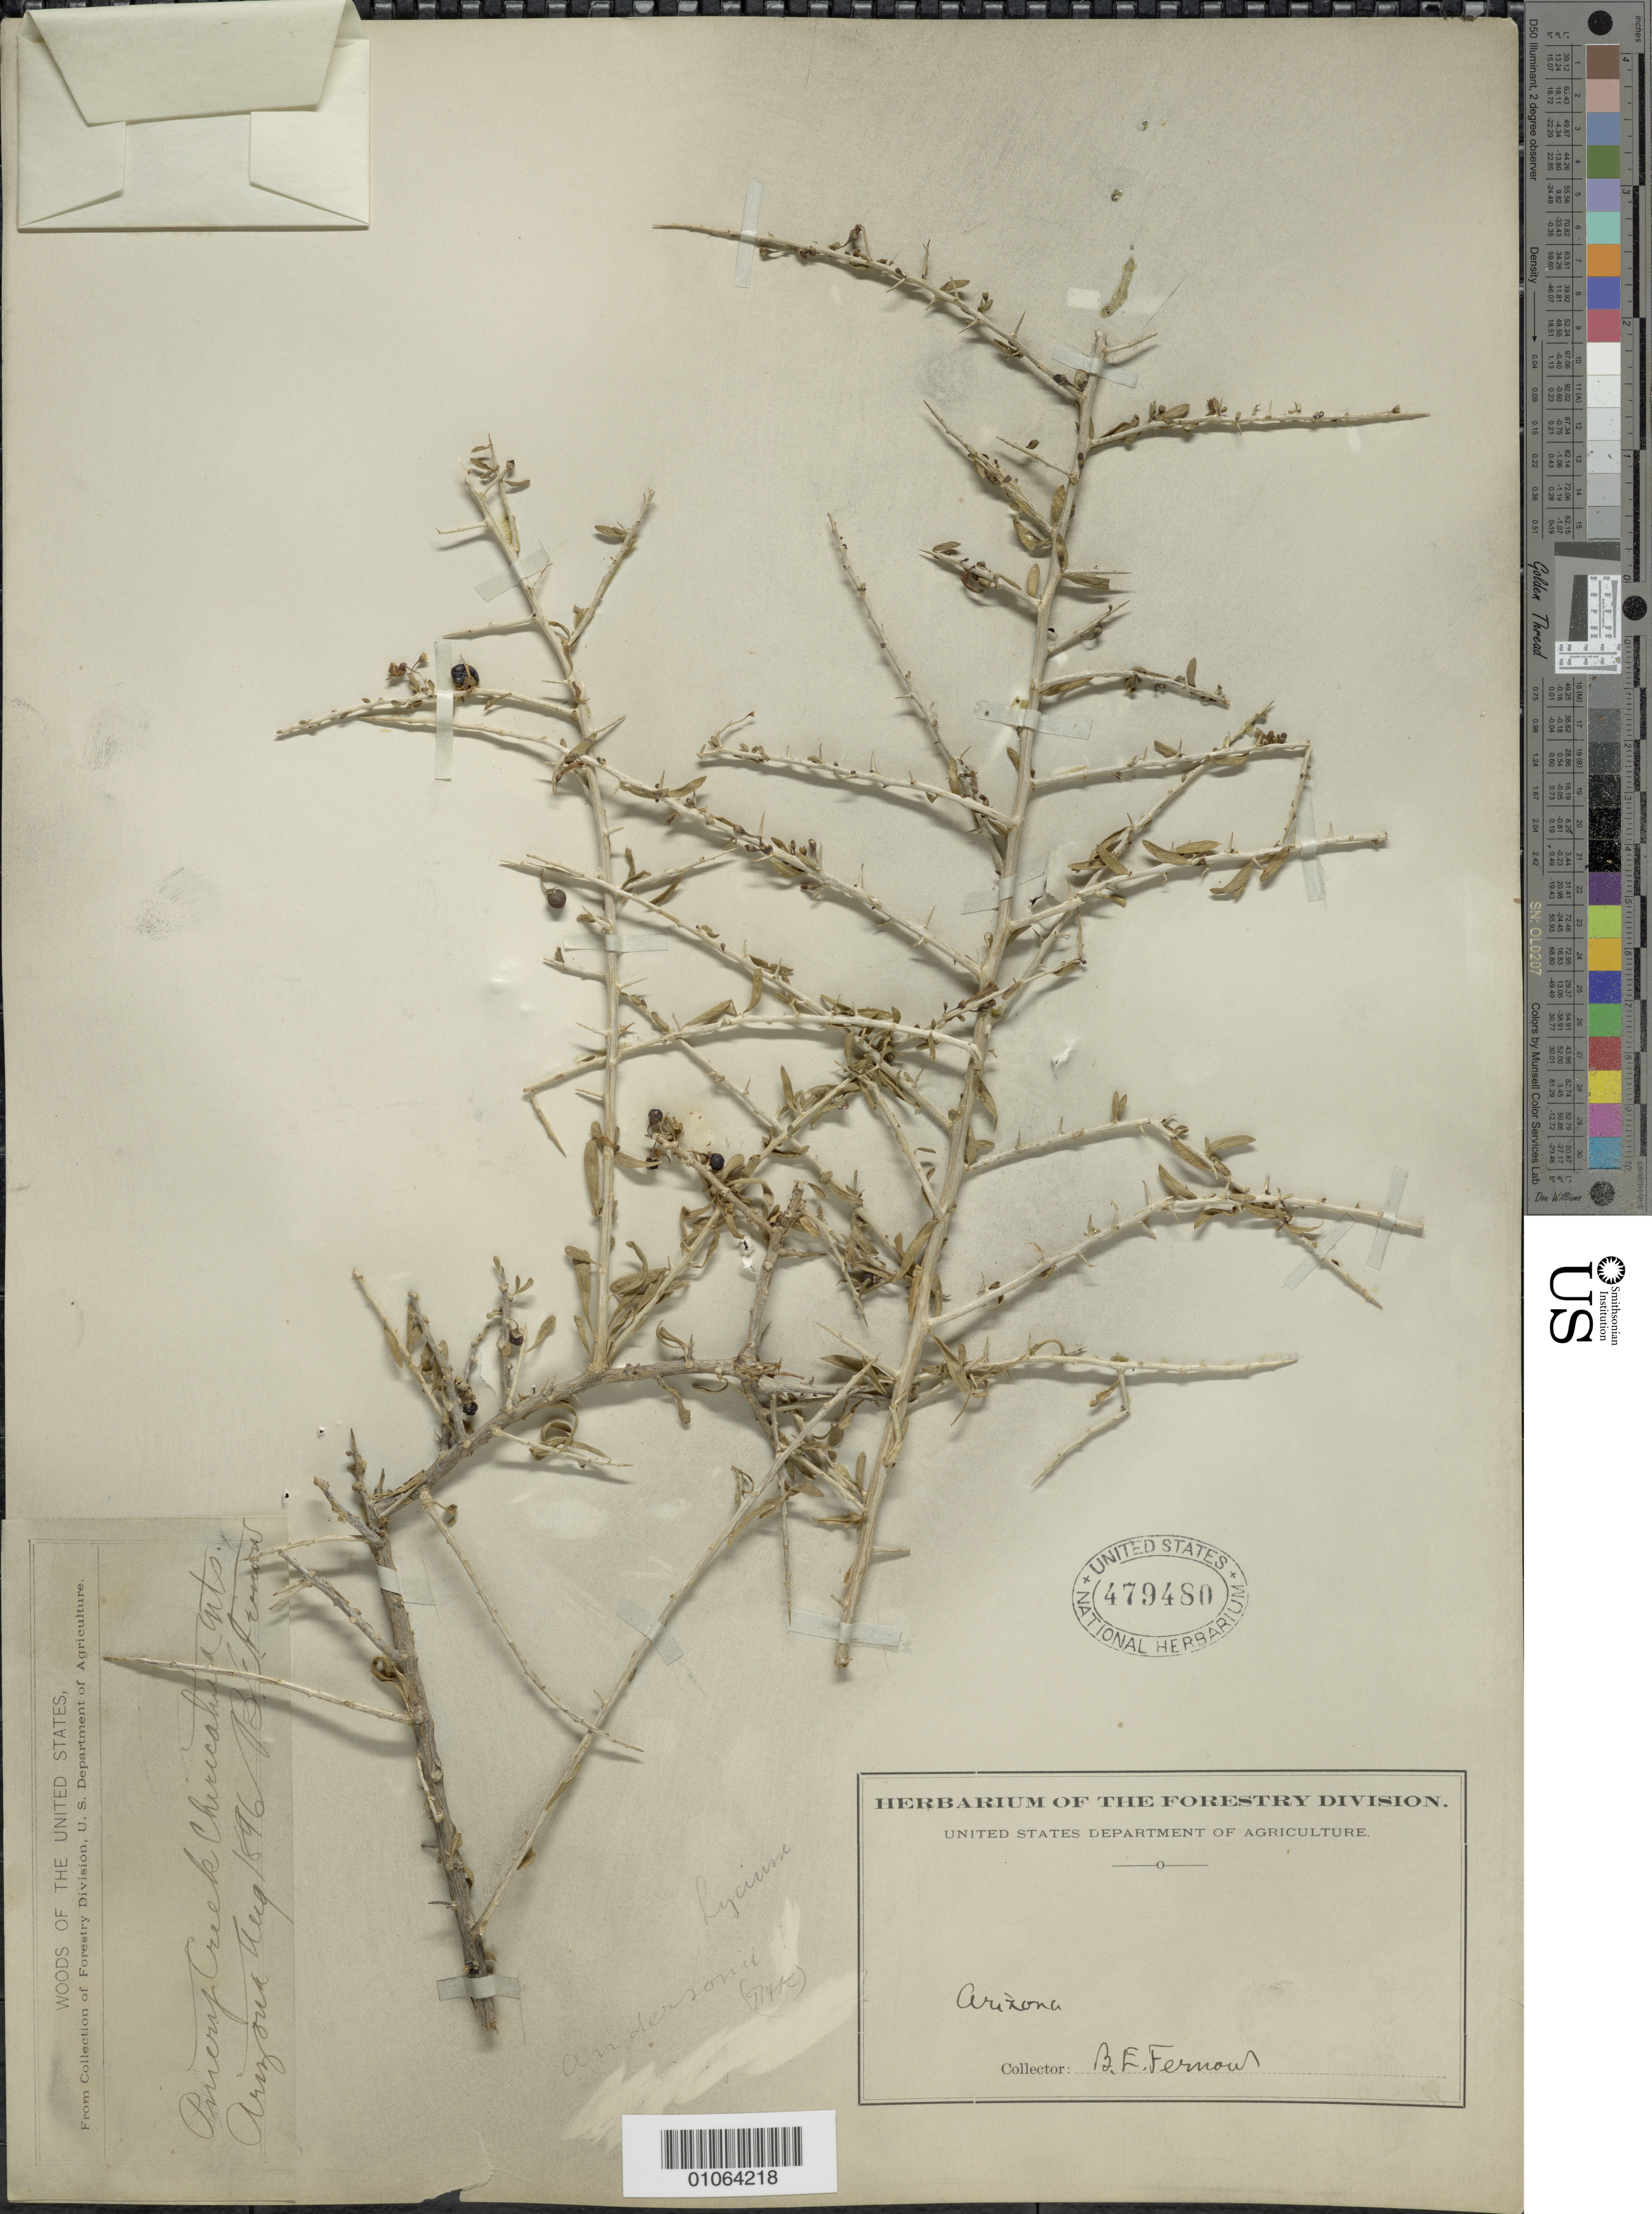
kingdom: Plantae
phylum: Tracheophyta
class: Magnoliopsida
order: Solanales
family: Solanaceae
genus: Lycium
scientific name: Lycium andersonii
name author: A. Gray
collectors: B. Fernow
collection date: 1896-08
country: United States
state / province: Arizona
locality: Pinery Creek Chiricahua Mts.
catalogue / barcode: US 479480